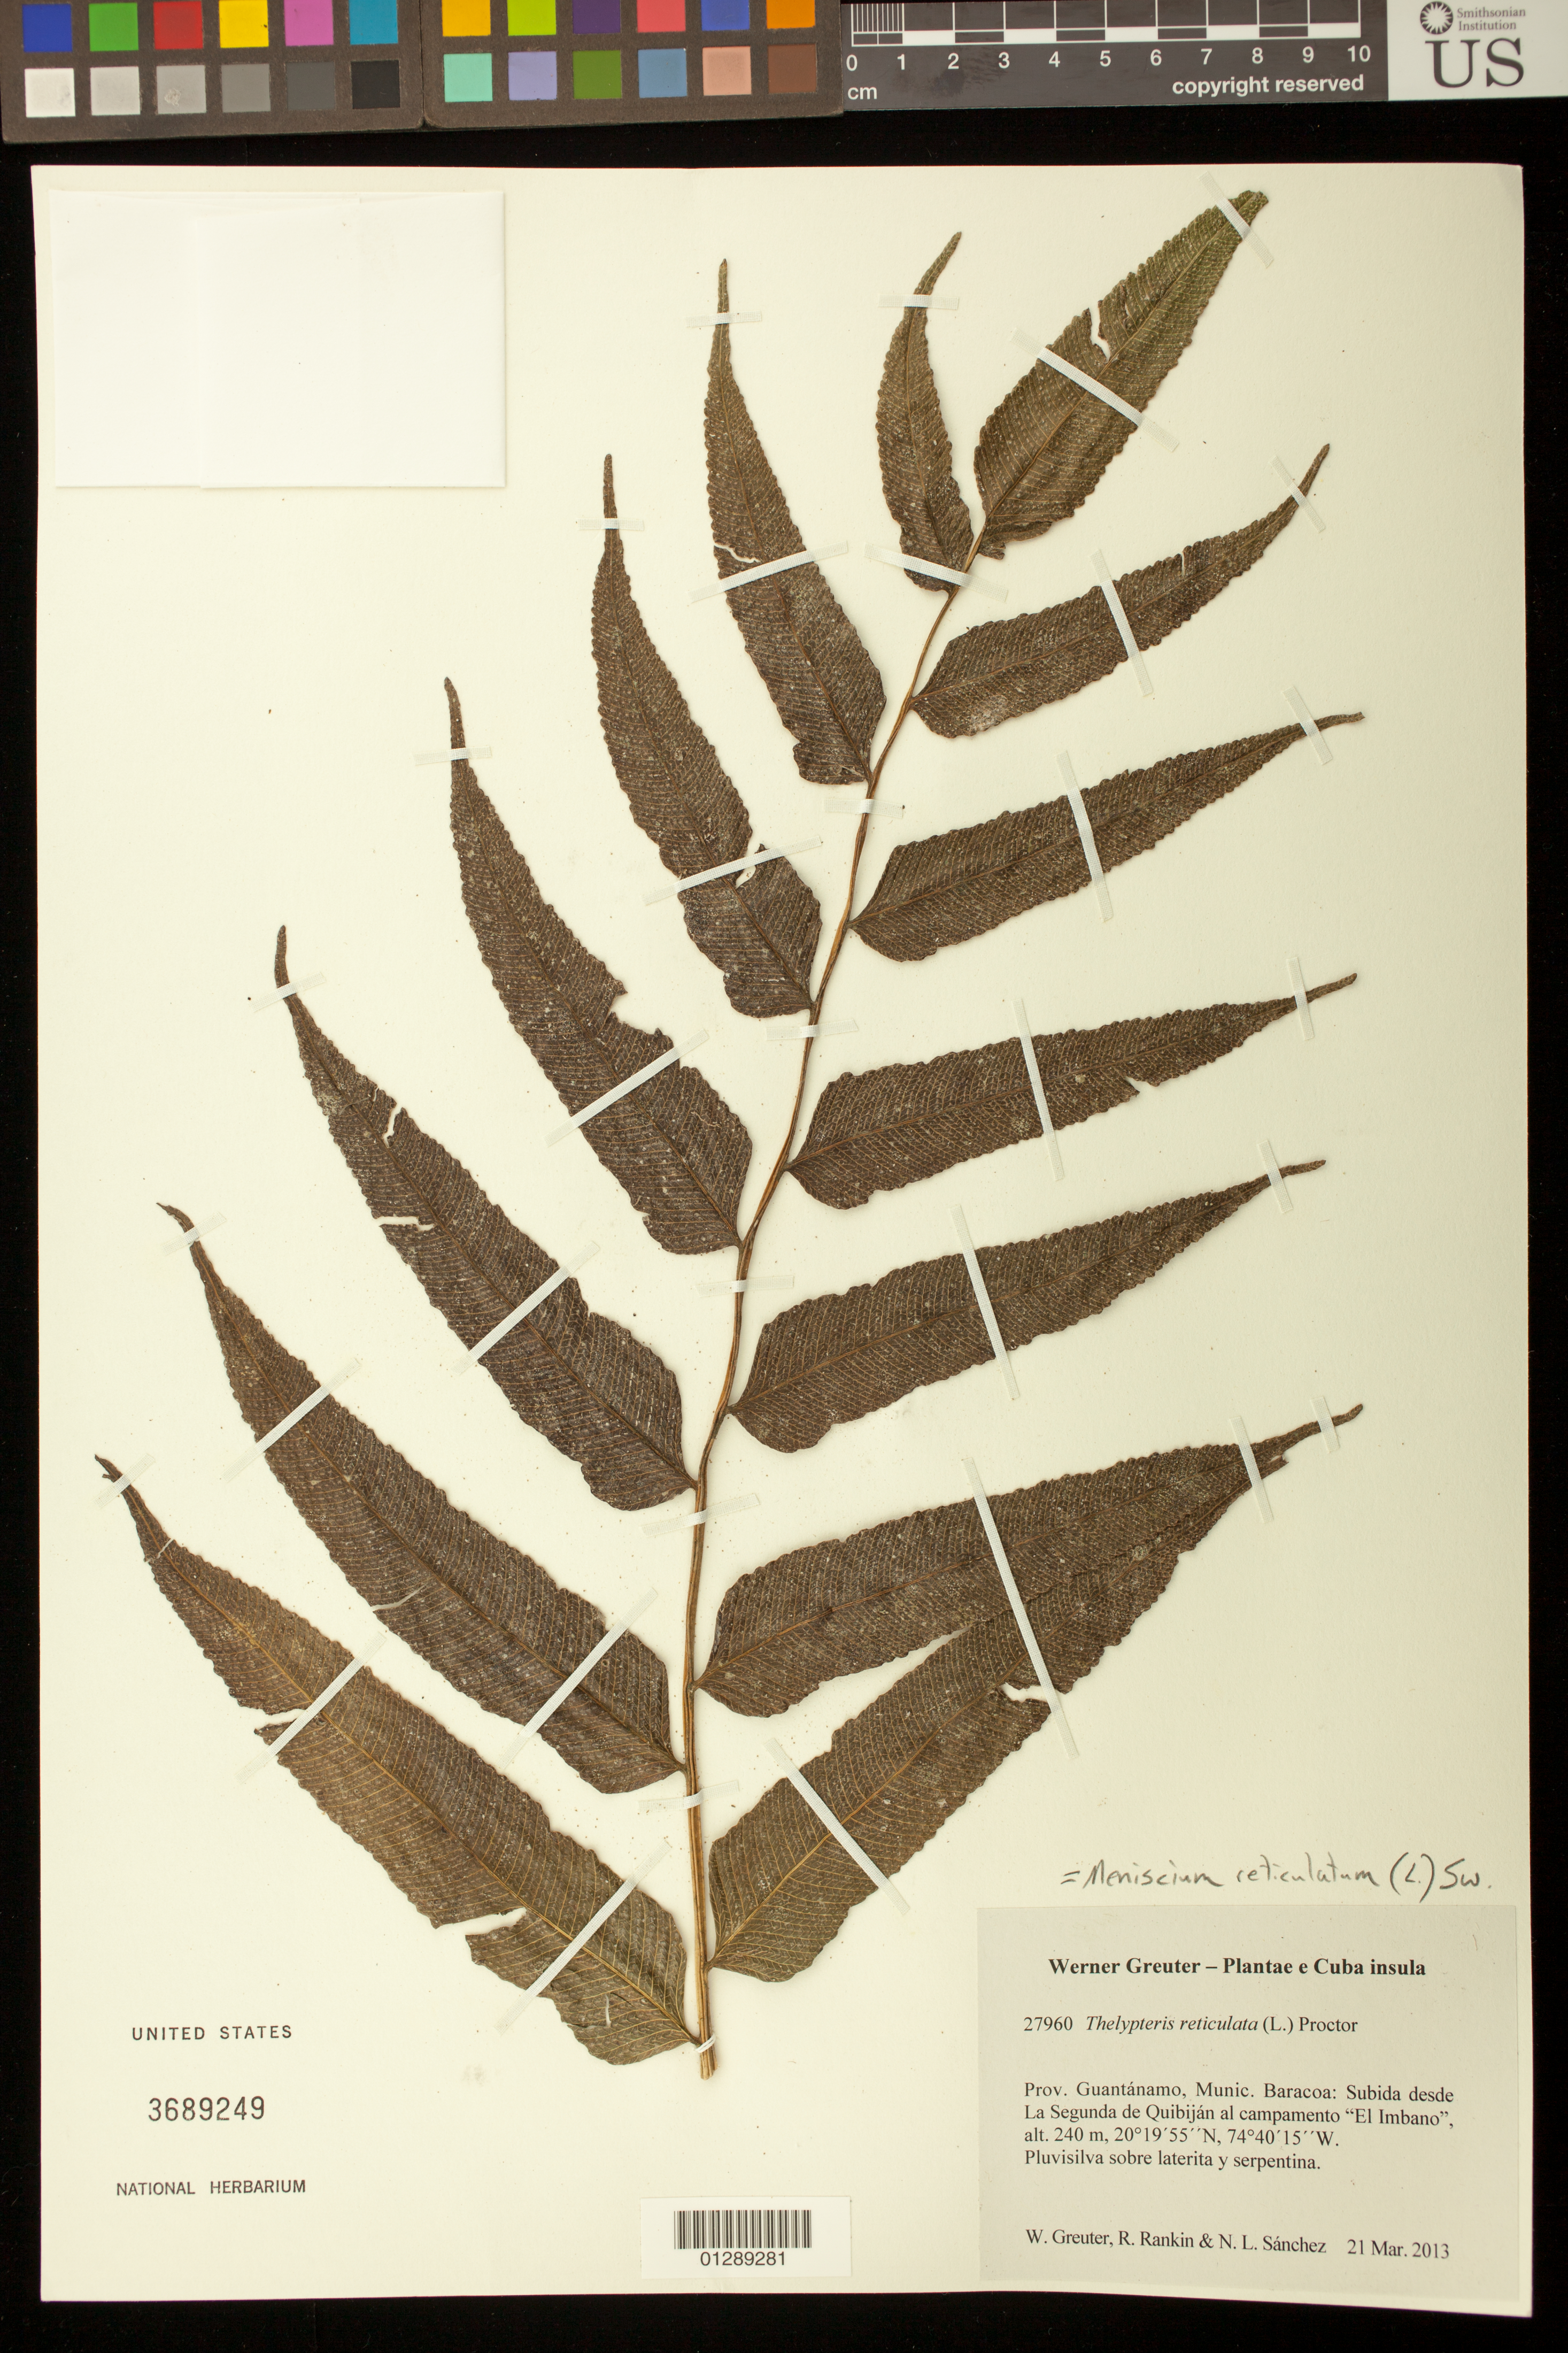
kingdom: Plantae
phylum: Tracheophyta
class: Polypodiopsida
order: Polypodiales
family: Thelypteridaceae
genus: Meniscium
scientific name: Meniscium reticulatum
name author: (L.) Sw.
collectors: W. R. Greuter, R. Rankin Rodriguez & N. Sanchez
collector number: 27960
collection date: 2013-03-21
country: Cuba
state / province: Guantanamo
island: Cuba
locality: Munic. Baracoa: Subida desde La Segunda de Quibiján al campamento "El Imbano".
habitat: Pluvisilva sobre laterita y serpentina.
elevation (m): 240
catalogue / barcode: US 3689249